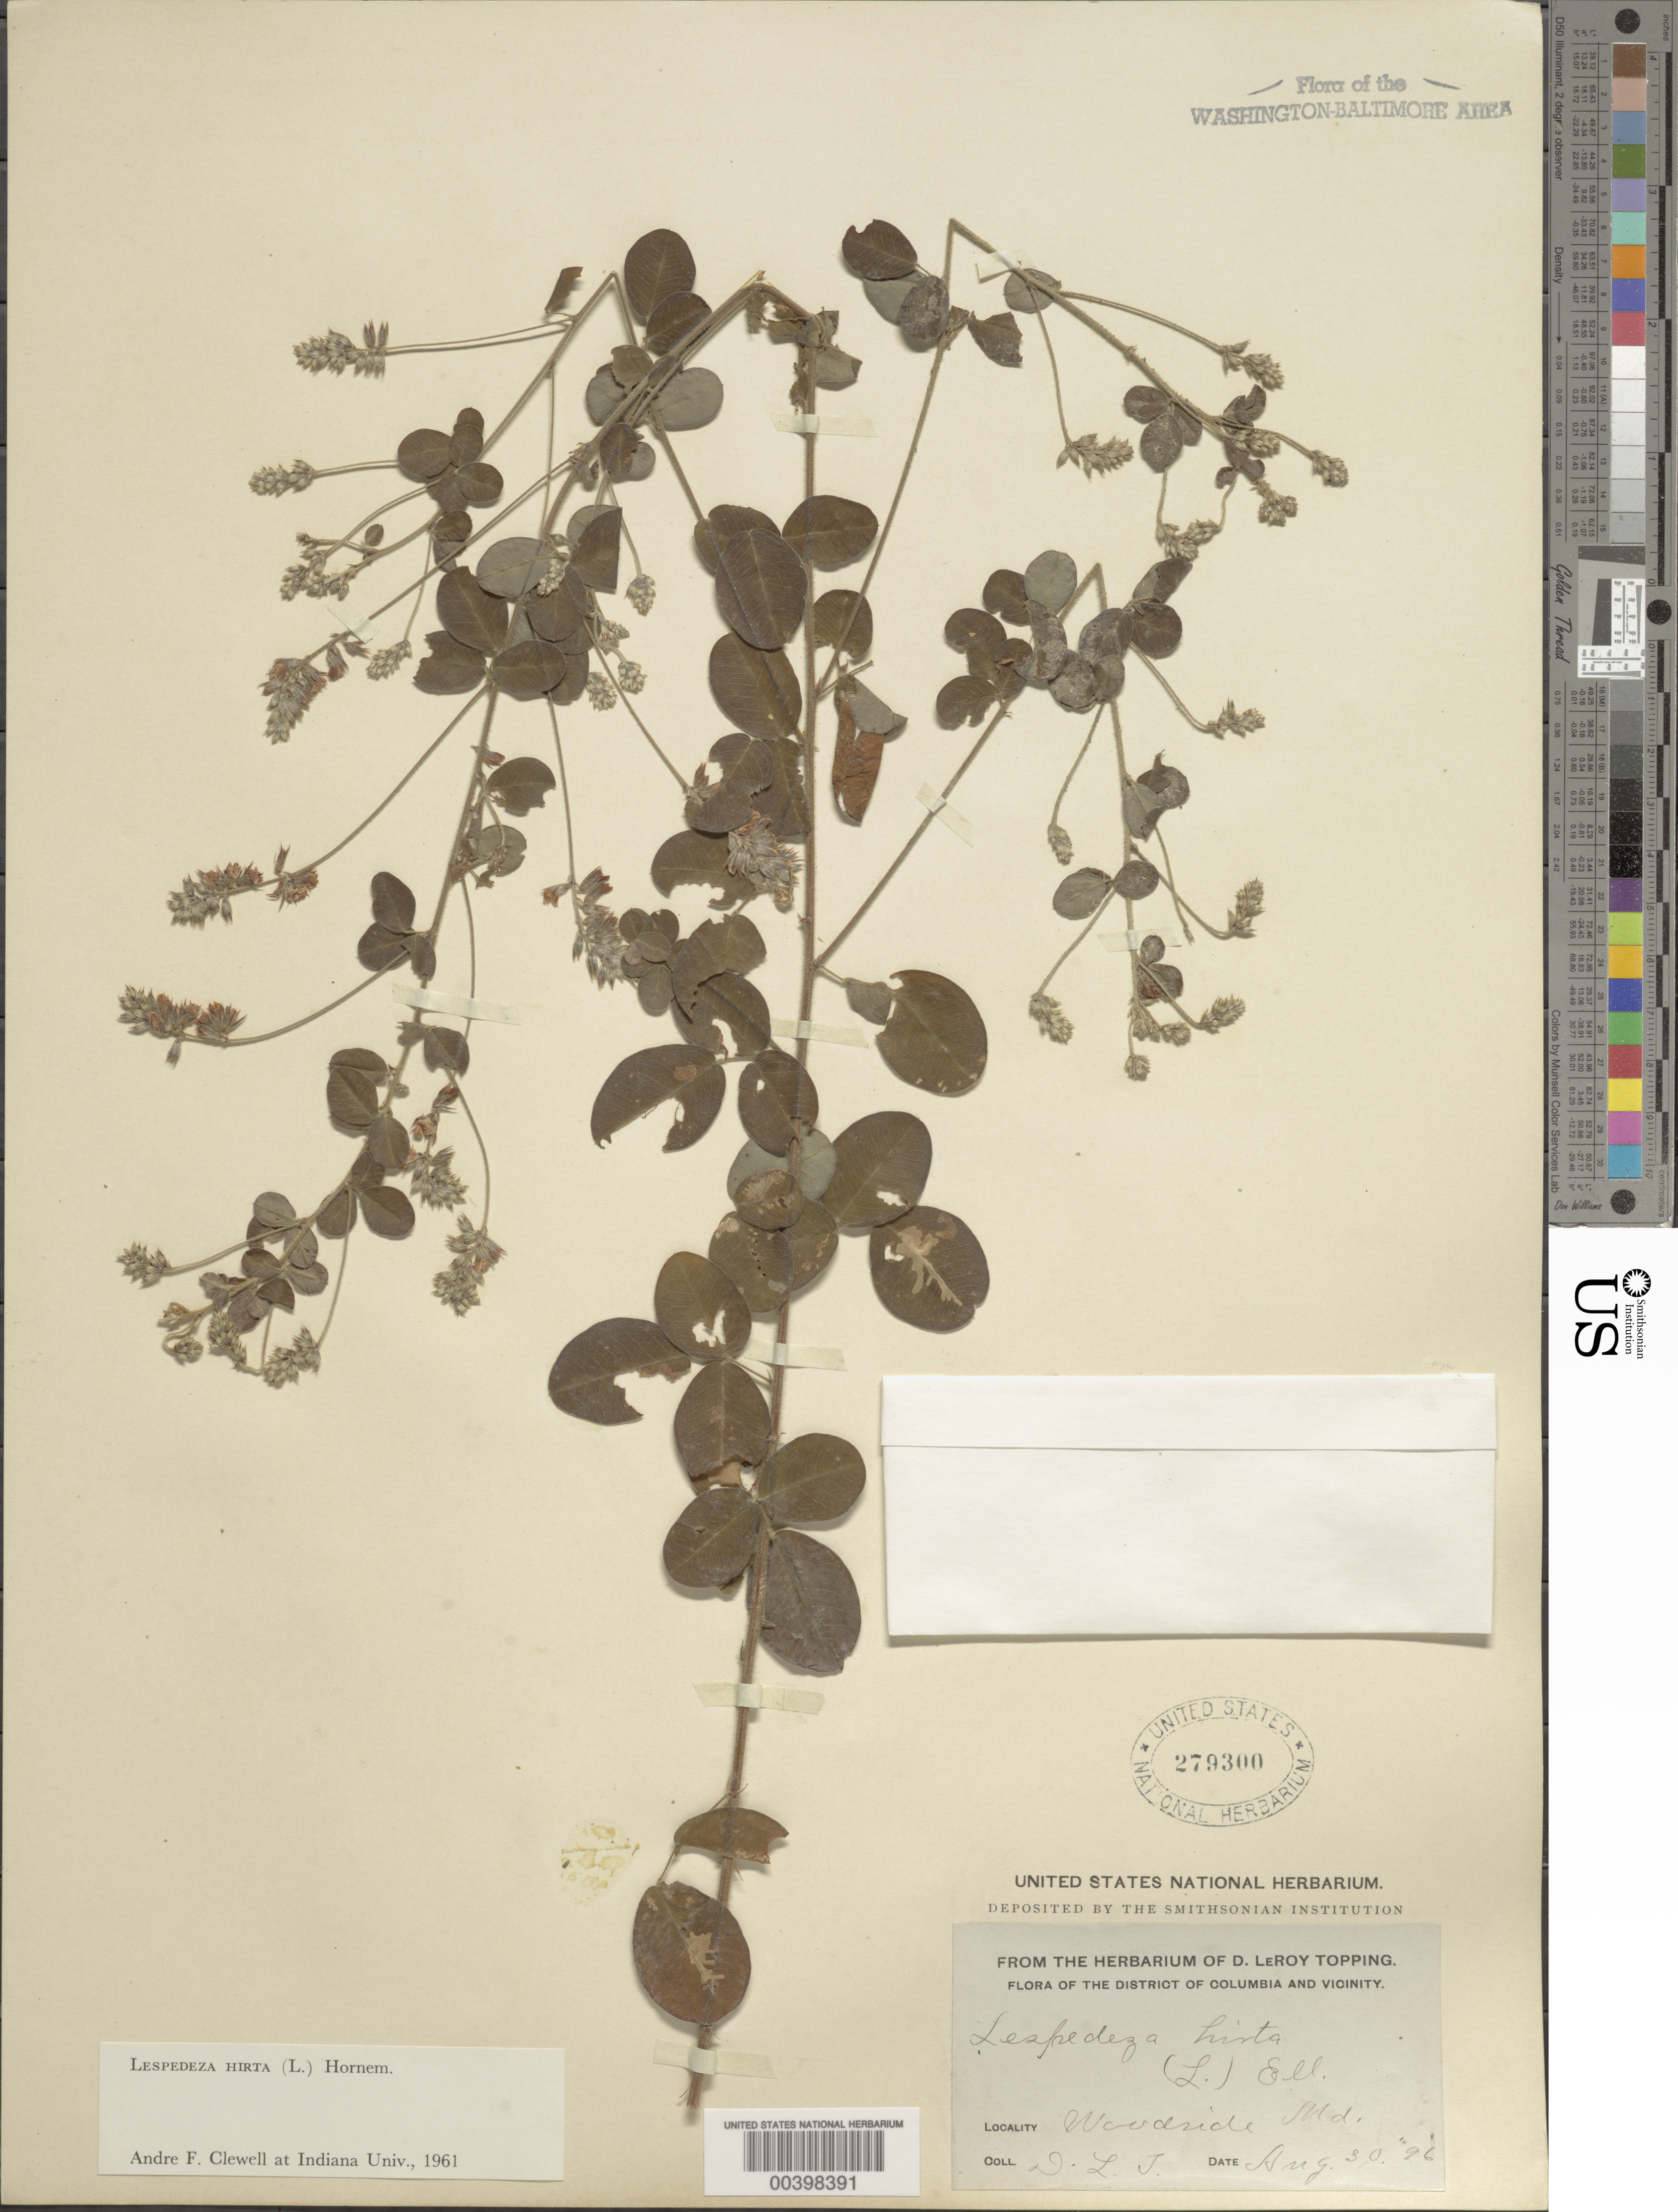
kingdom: Plantae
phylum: Tracheophyta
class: Magnoliopsida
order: Fabales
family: Fabaceae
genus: Lespedeza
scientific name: Lespedeza hirta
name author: (L.) Hornem.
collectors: D. L. Topping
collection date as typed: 30 Aug 1896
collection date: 1896-08-30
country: United States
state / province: Maryland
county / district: Montgomery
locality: Woodside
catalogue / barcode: US 279300